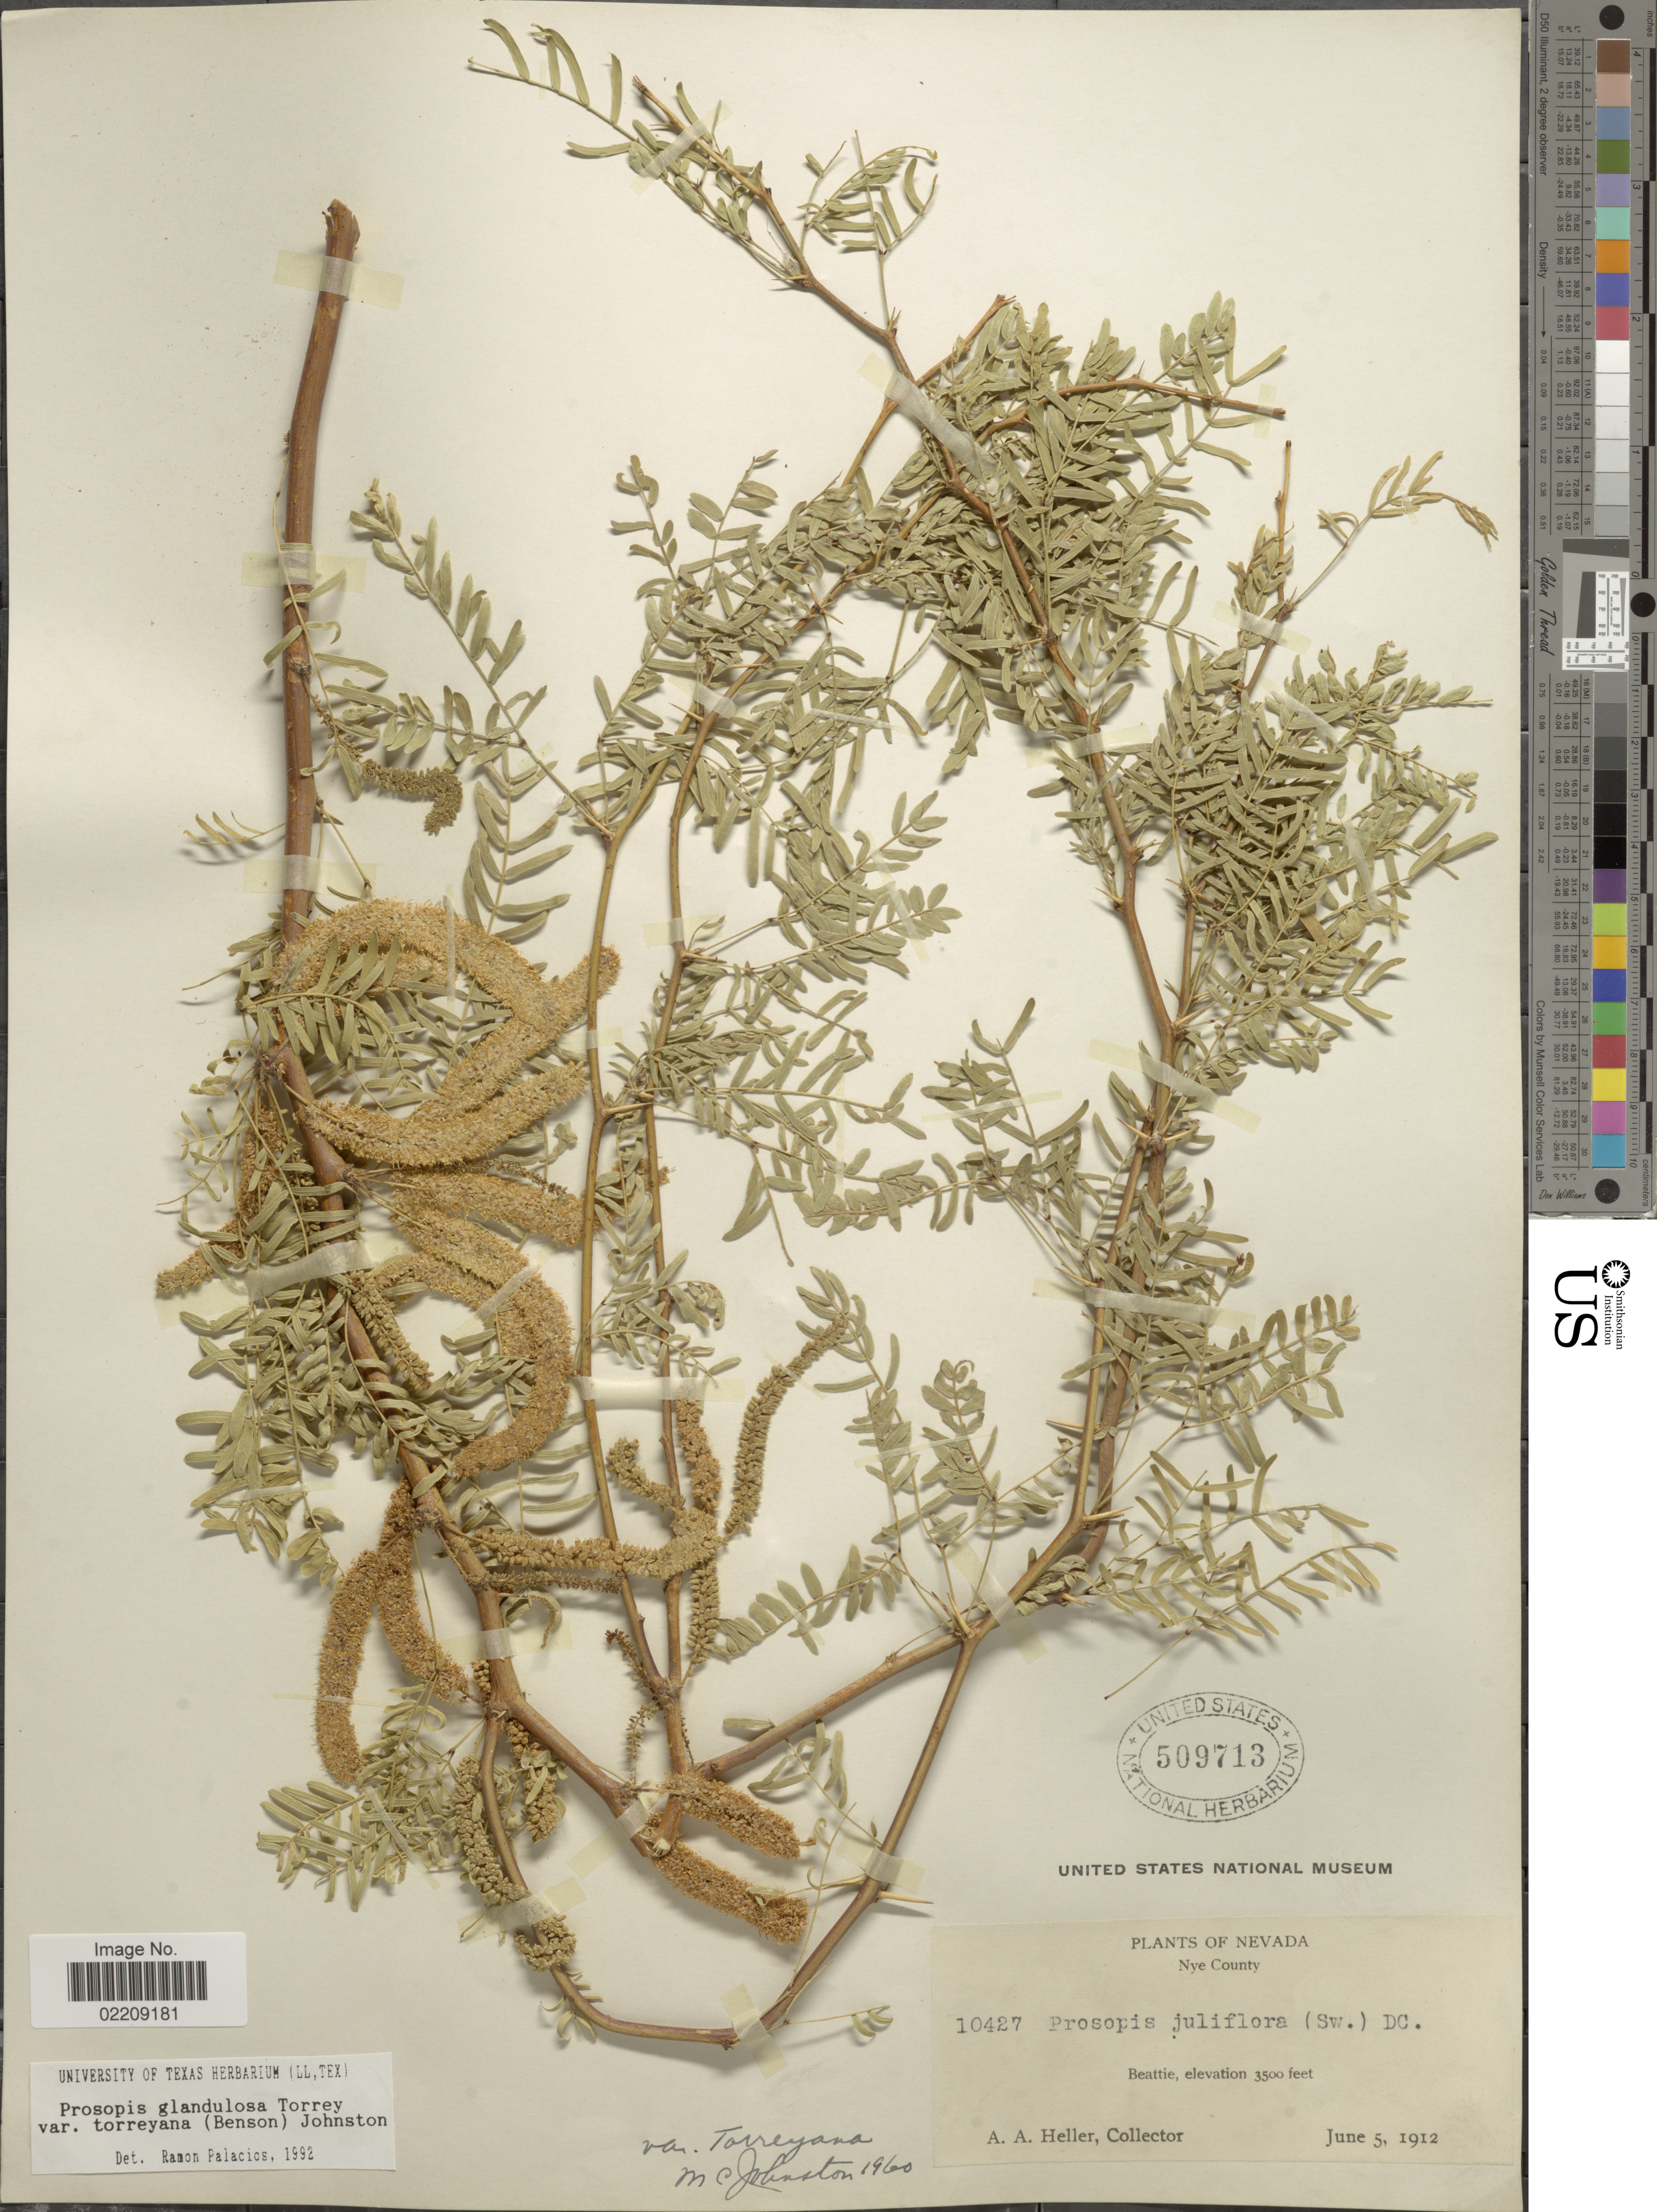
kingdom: Plantae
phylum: Tracheophyta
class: Magnoliopsida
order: Fabales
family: Fabaceae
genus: Neltuma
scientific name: Neltuma odorata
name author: (Torr. & Frém.) C. E. Hughes & G.P. Lewis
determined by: Strong, Mark T., (BOT), Smithsonian Institution - National Museum of Natural History (UNITED STATES)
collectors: A. A. Heller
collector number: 10427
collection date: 1912-06-05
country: United States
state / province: Nevada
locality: Nye County, Beatie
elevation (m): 1067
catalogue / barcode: US 509713